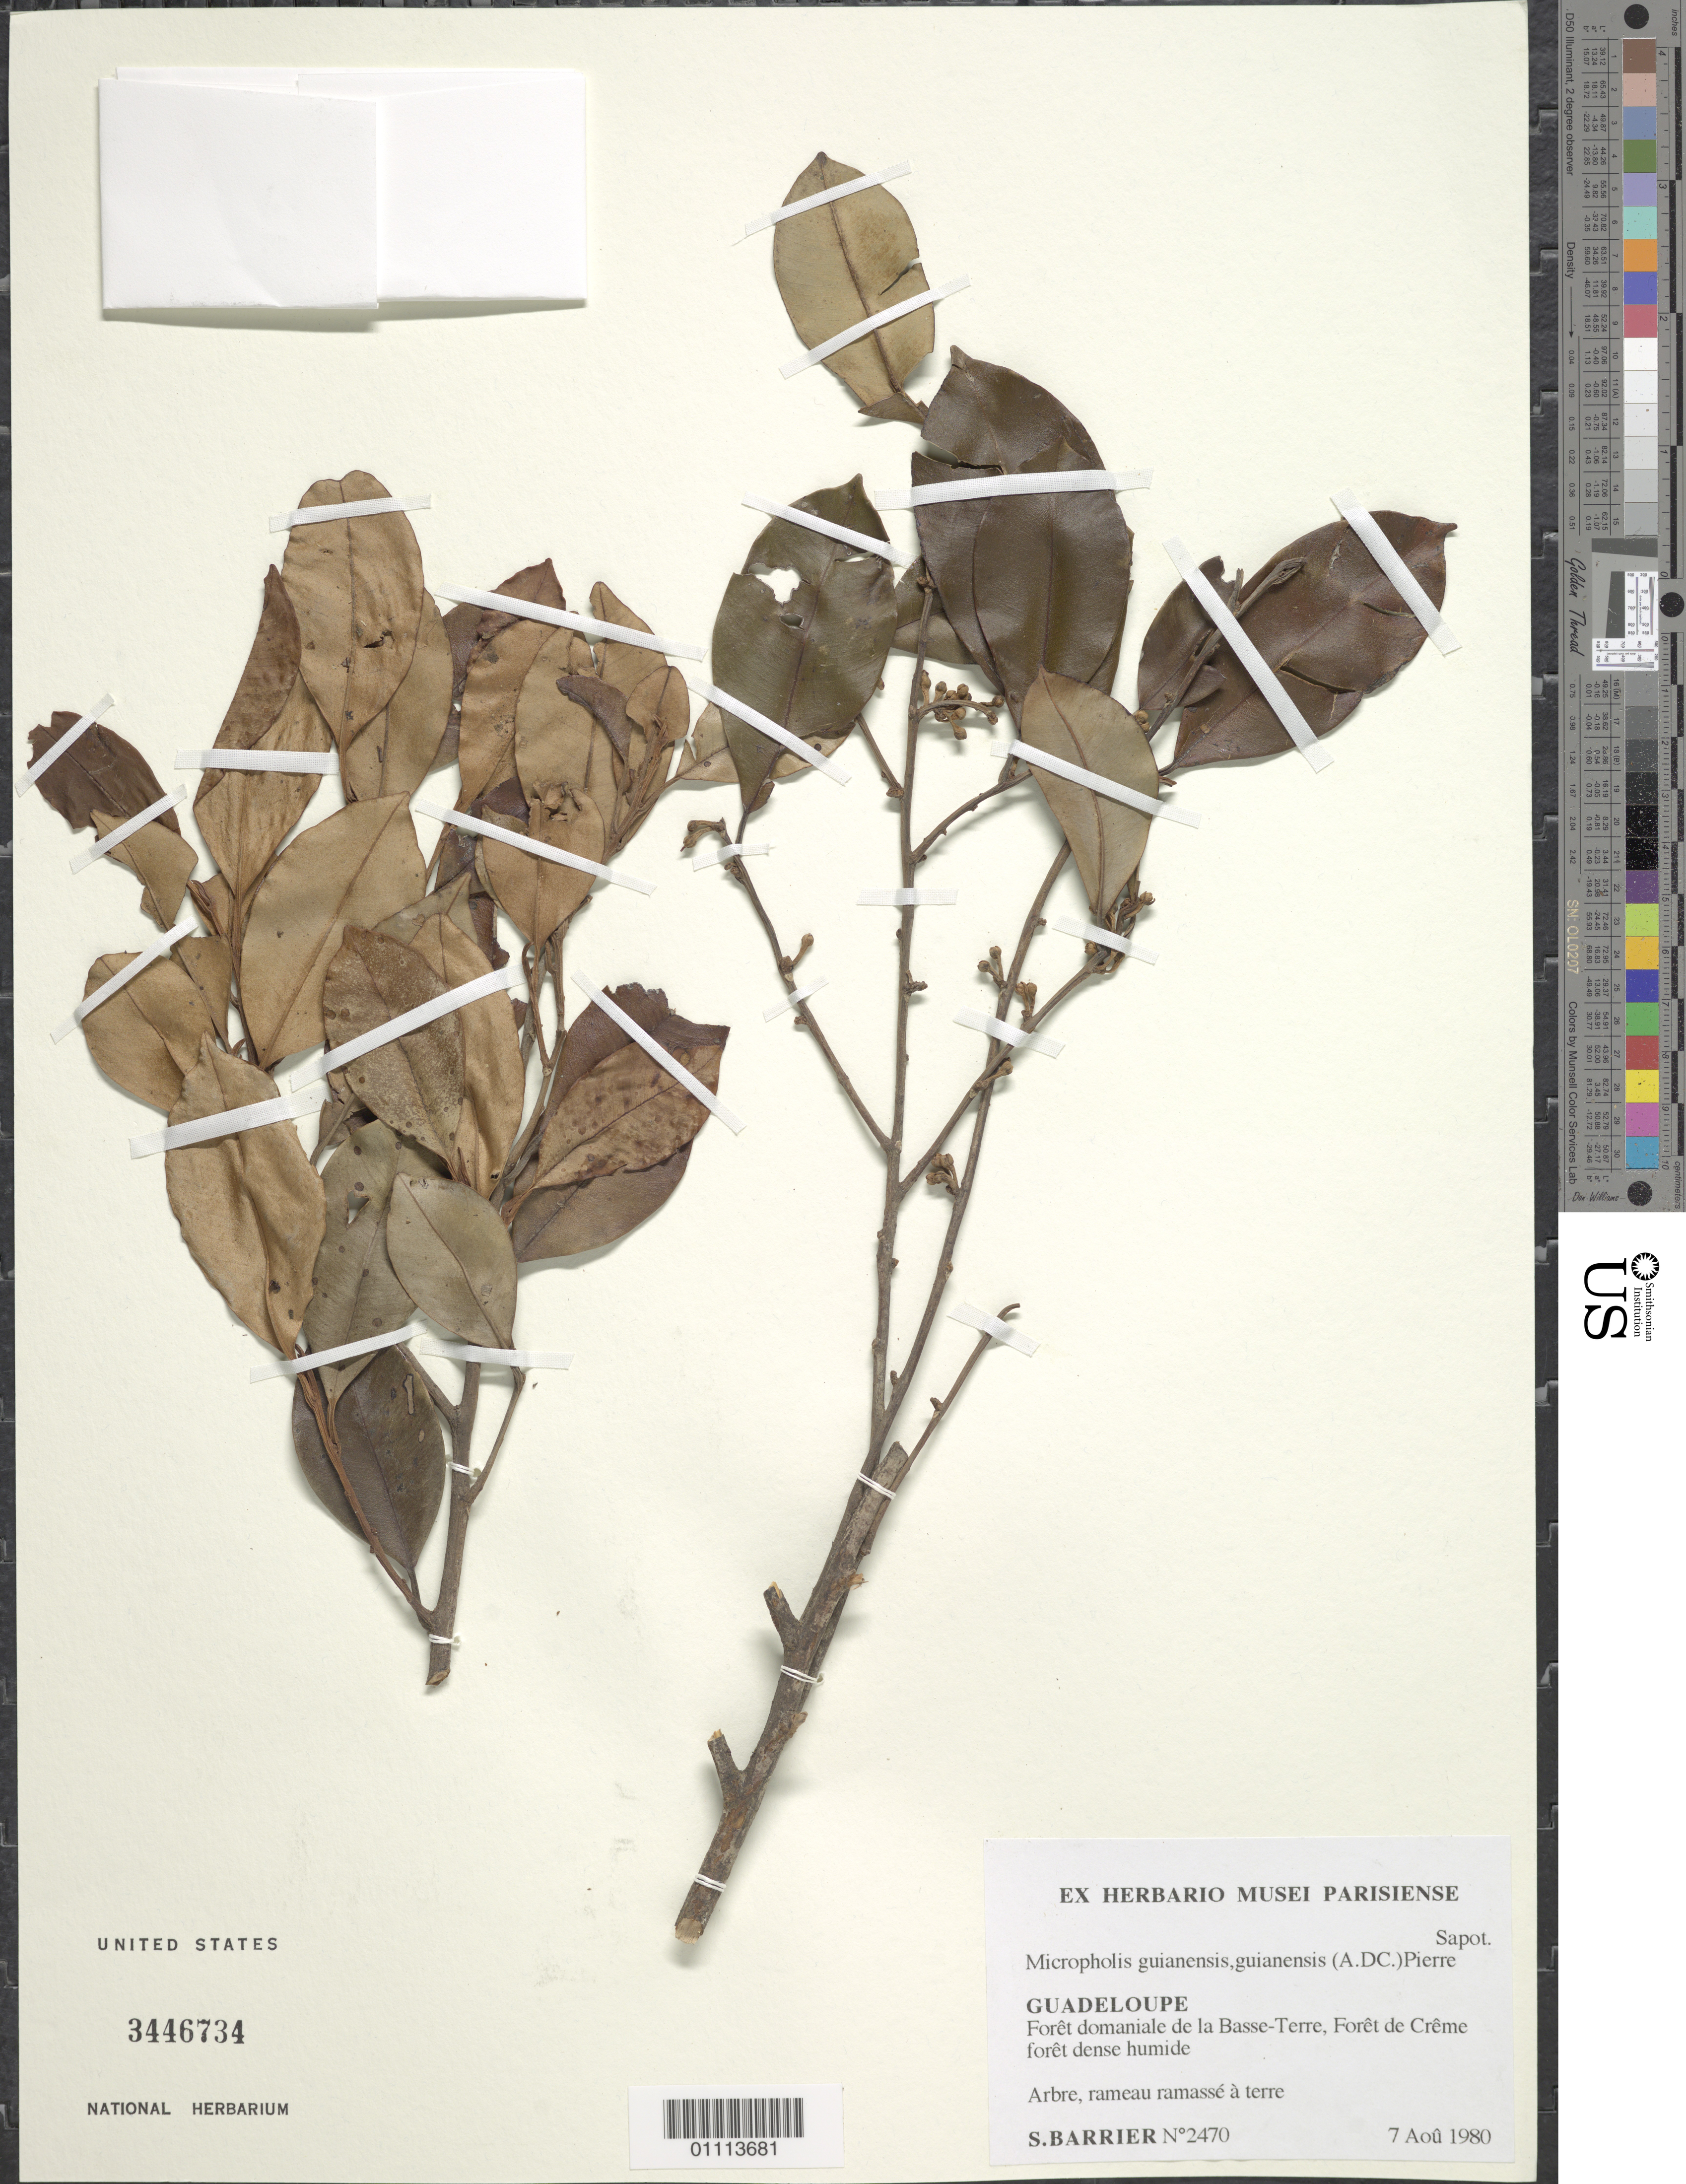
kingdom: Plantae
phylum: Tracheophyta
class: Magnoliopsida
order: Ericales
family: Sapotaceae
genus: Micropholis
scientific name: Micropholis guyanensis subsp. guyanensis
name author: (A. DC.) Pierre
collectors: ex herb. Mus. Paris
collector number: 2470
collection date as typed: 07 Aug 1980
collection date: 1980-08-07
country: Guadeloupe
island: Basse Terre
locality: Foret de Creme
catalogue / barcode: US 3446734